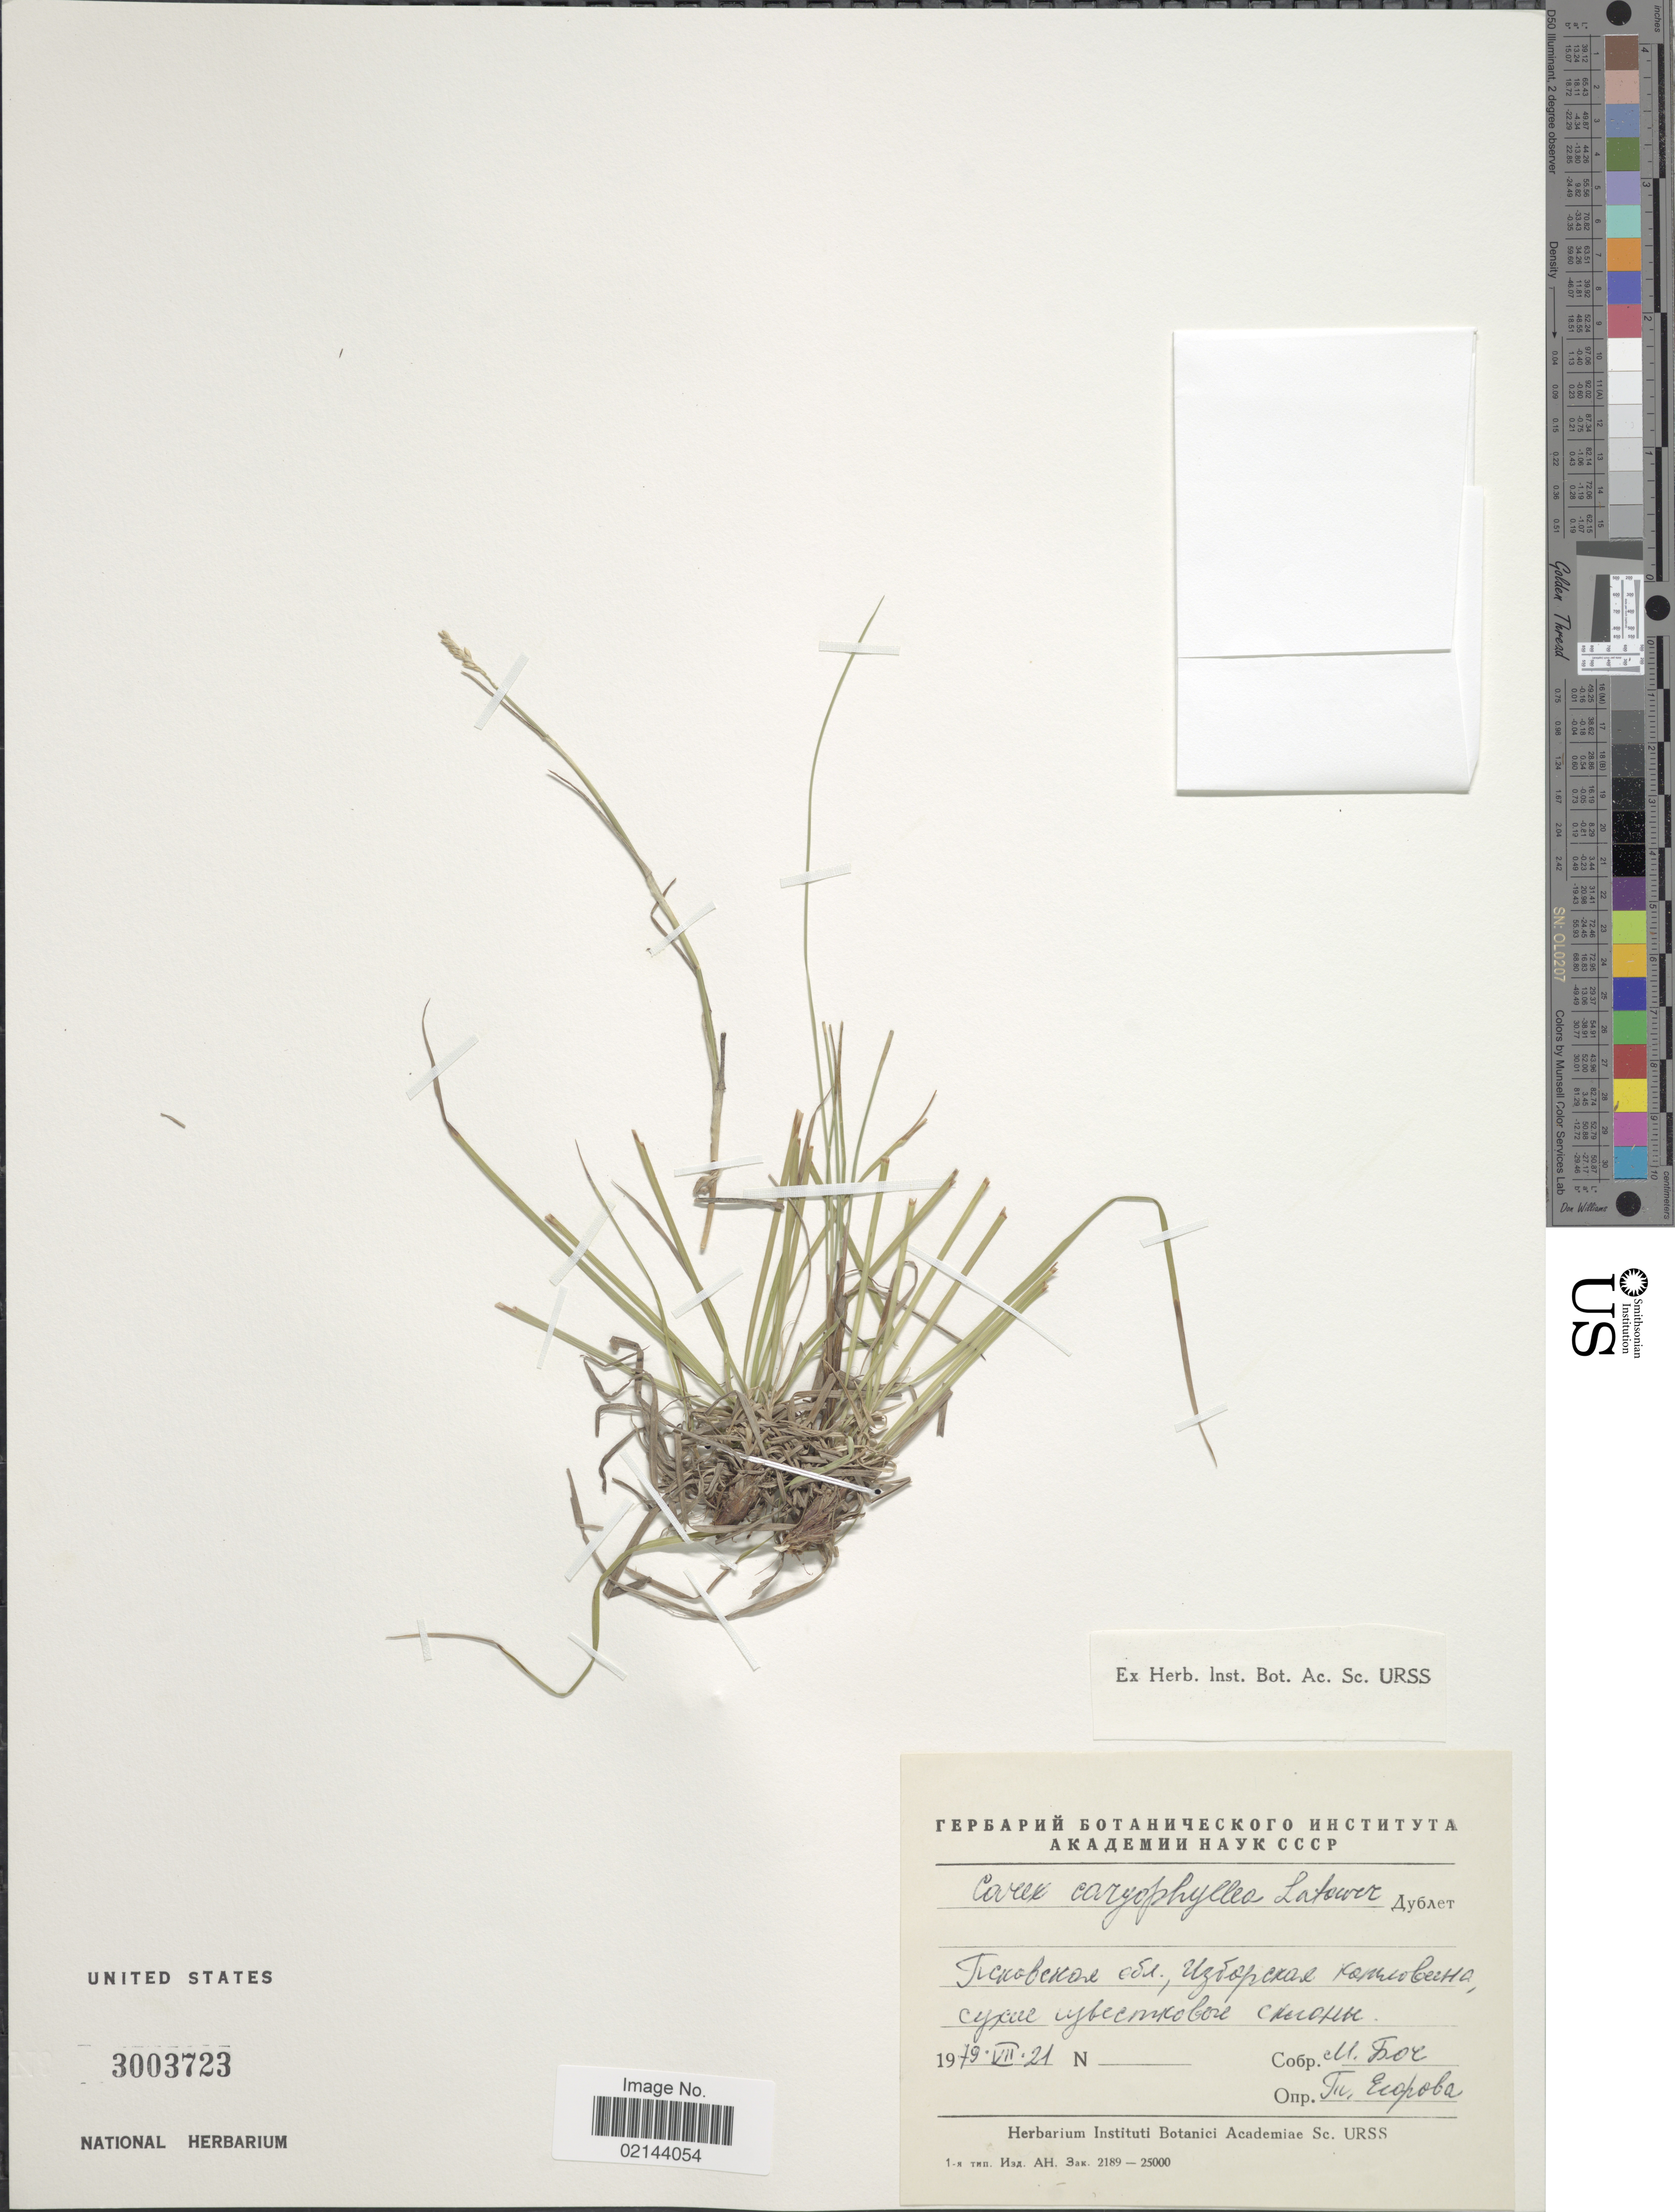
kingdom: Plantae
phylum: Tracheophyta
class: Liliopsida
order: Poales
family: Cyperaceae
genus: Carex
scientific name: Carex caryophyllea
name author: Latourr.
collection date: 1979-07-21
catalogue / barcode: US 3003723